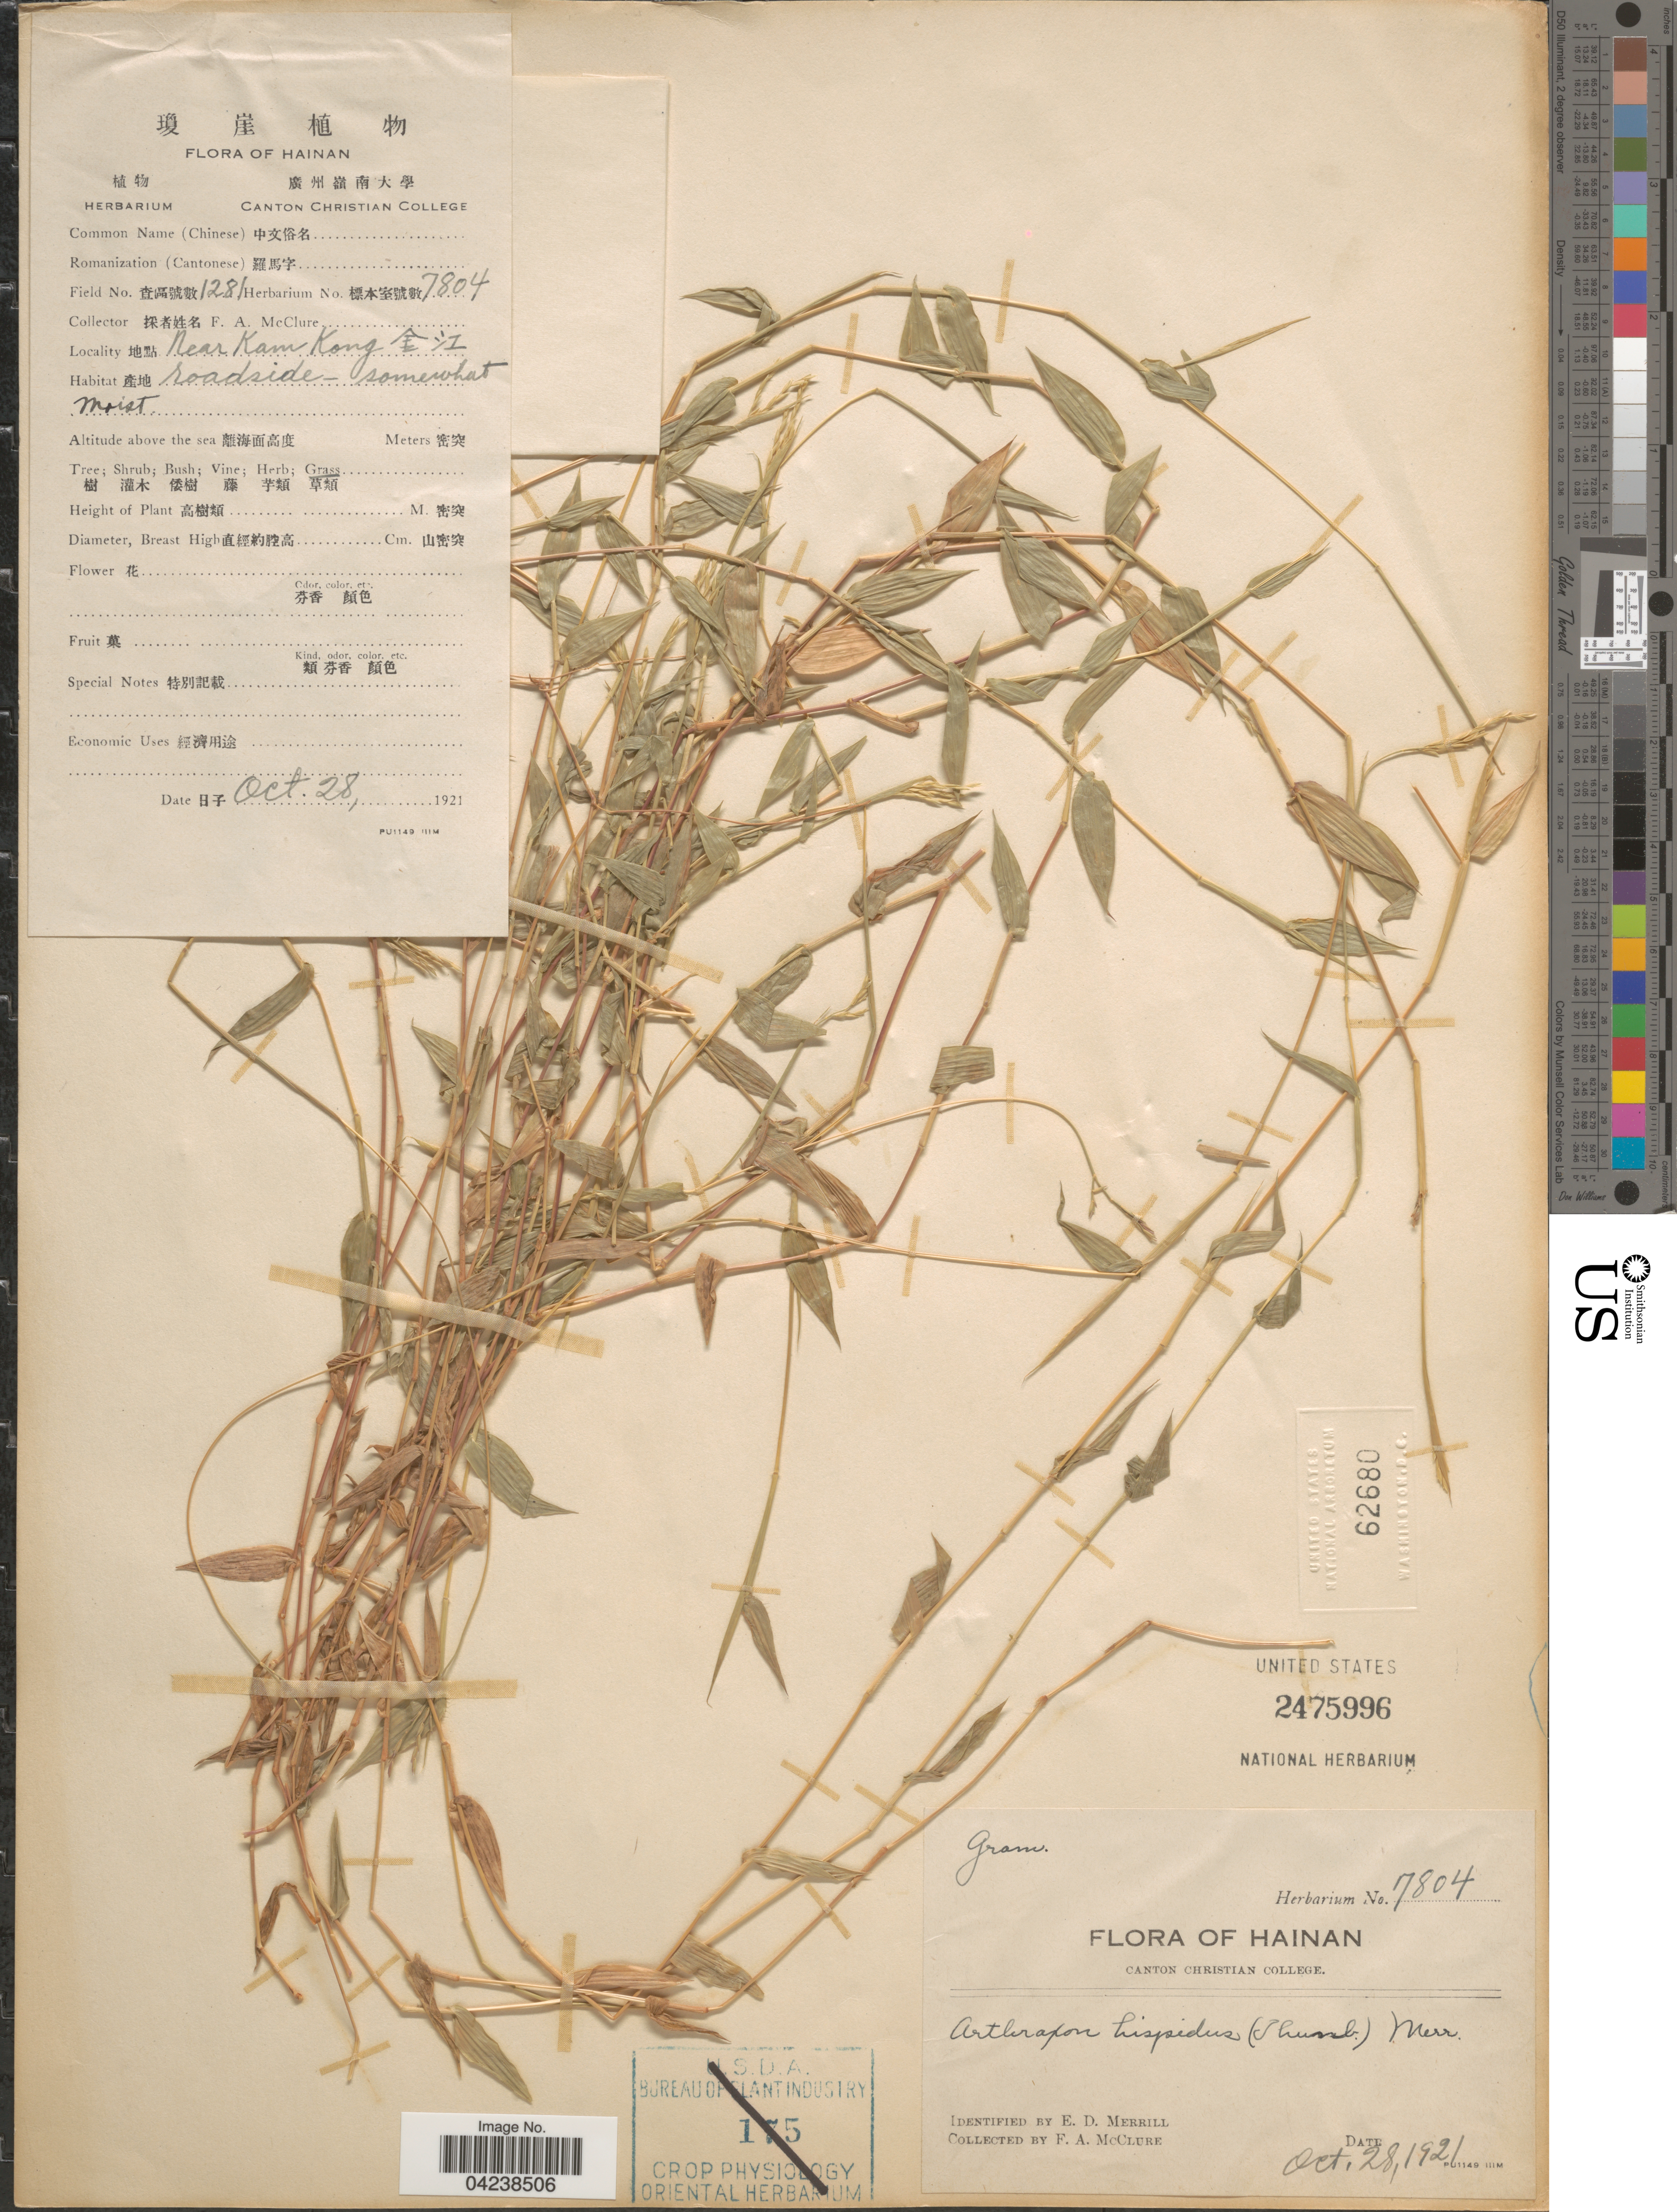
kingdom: Plantae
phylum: Tracheophyta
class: Liliopsida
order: Poales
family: Poaceae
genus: Arthraxon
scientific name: Arthraxon hispidus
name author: (Thunb.) Makino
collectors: F. A. McClure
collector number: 7804/1281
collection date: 1921-10-28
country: China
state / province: Hainan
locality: Near Kam Kong.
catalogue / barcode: US 2475996